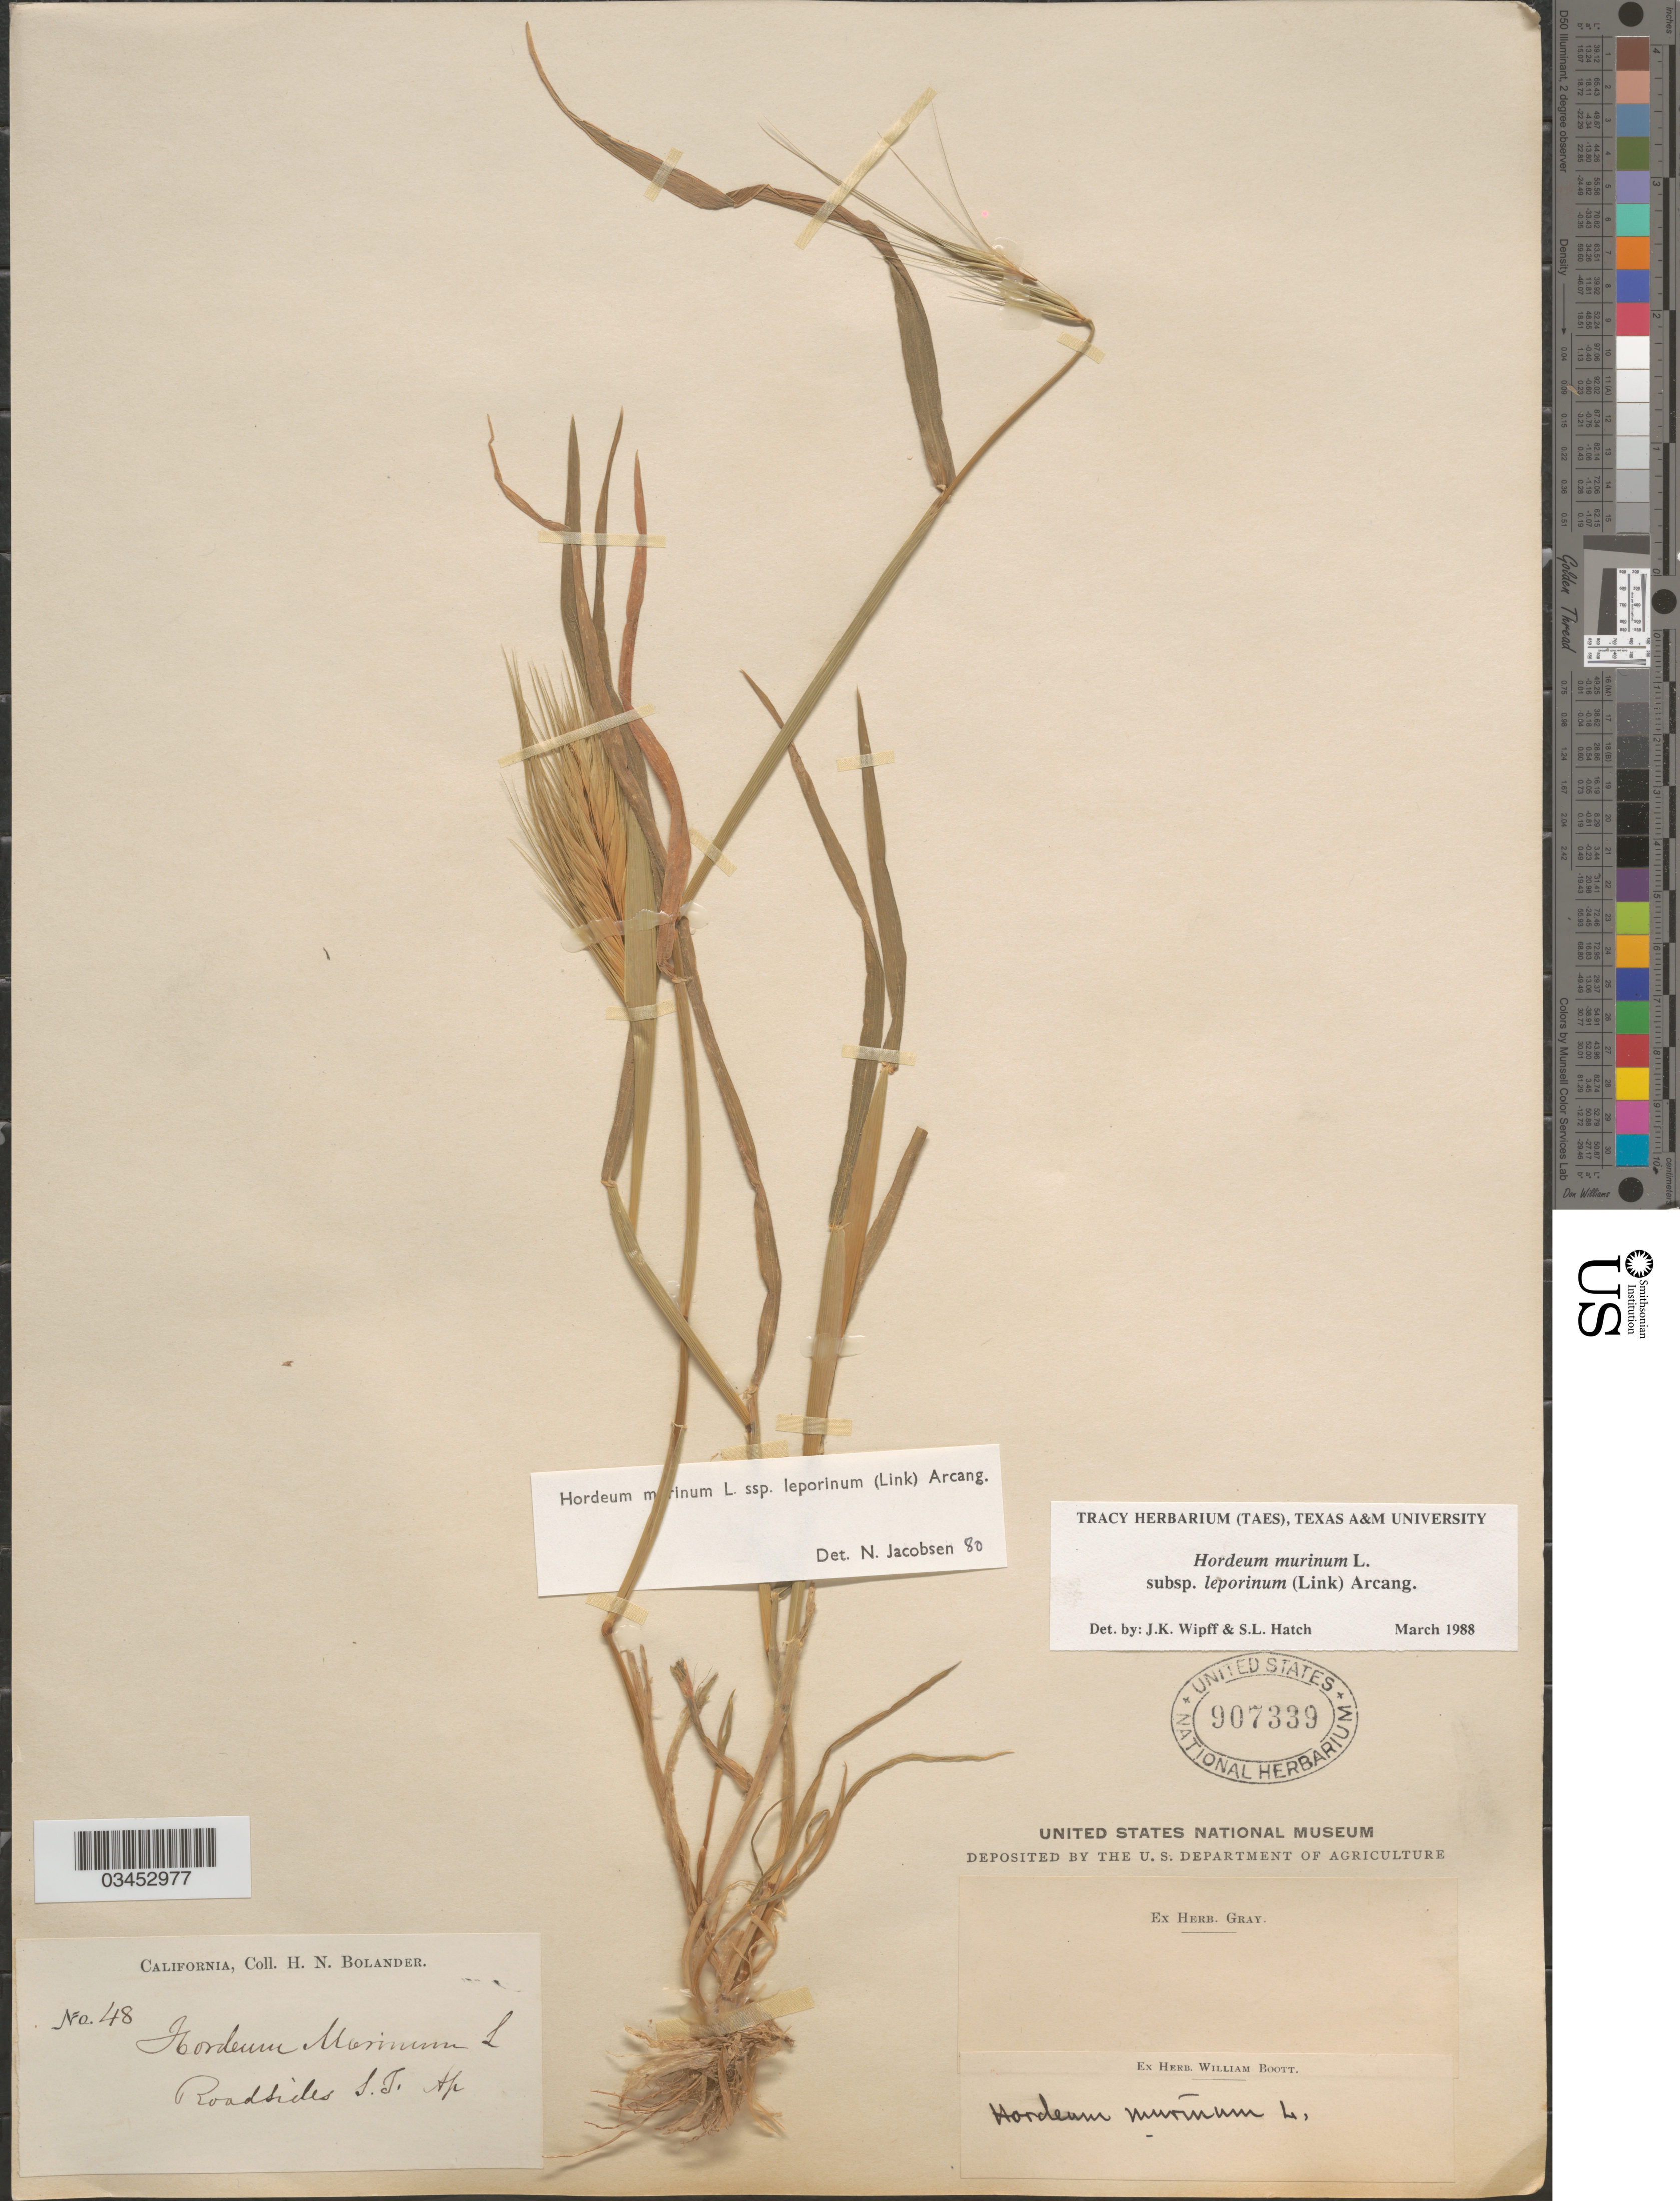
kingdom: Plantae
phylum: Tracheophyta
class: Liliopsida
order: Poales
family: Poaceae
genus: Hordeum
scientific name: Hordeum murinum subsp. leporinum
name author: (Link) Arcang.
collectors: H. Bolander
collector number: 48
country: United States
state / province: California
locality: Roadsides S.T.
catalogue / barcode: US 907339